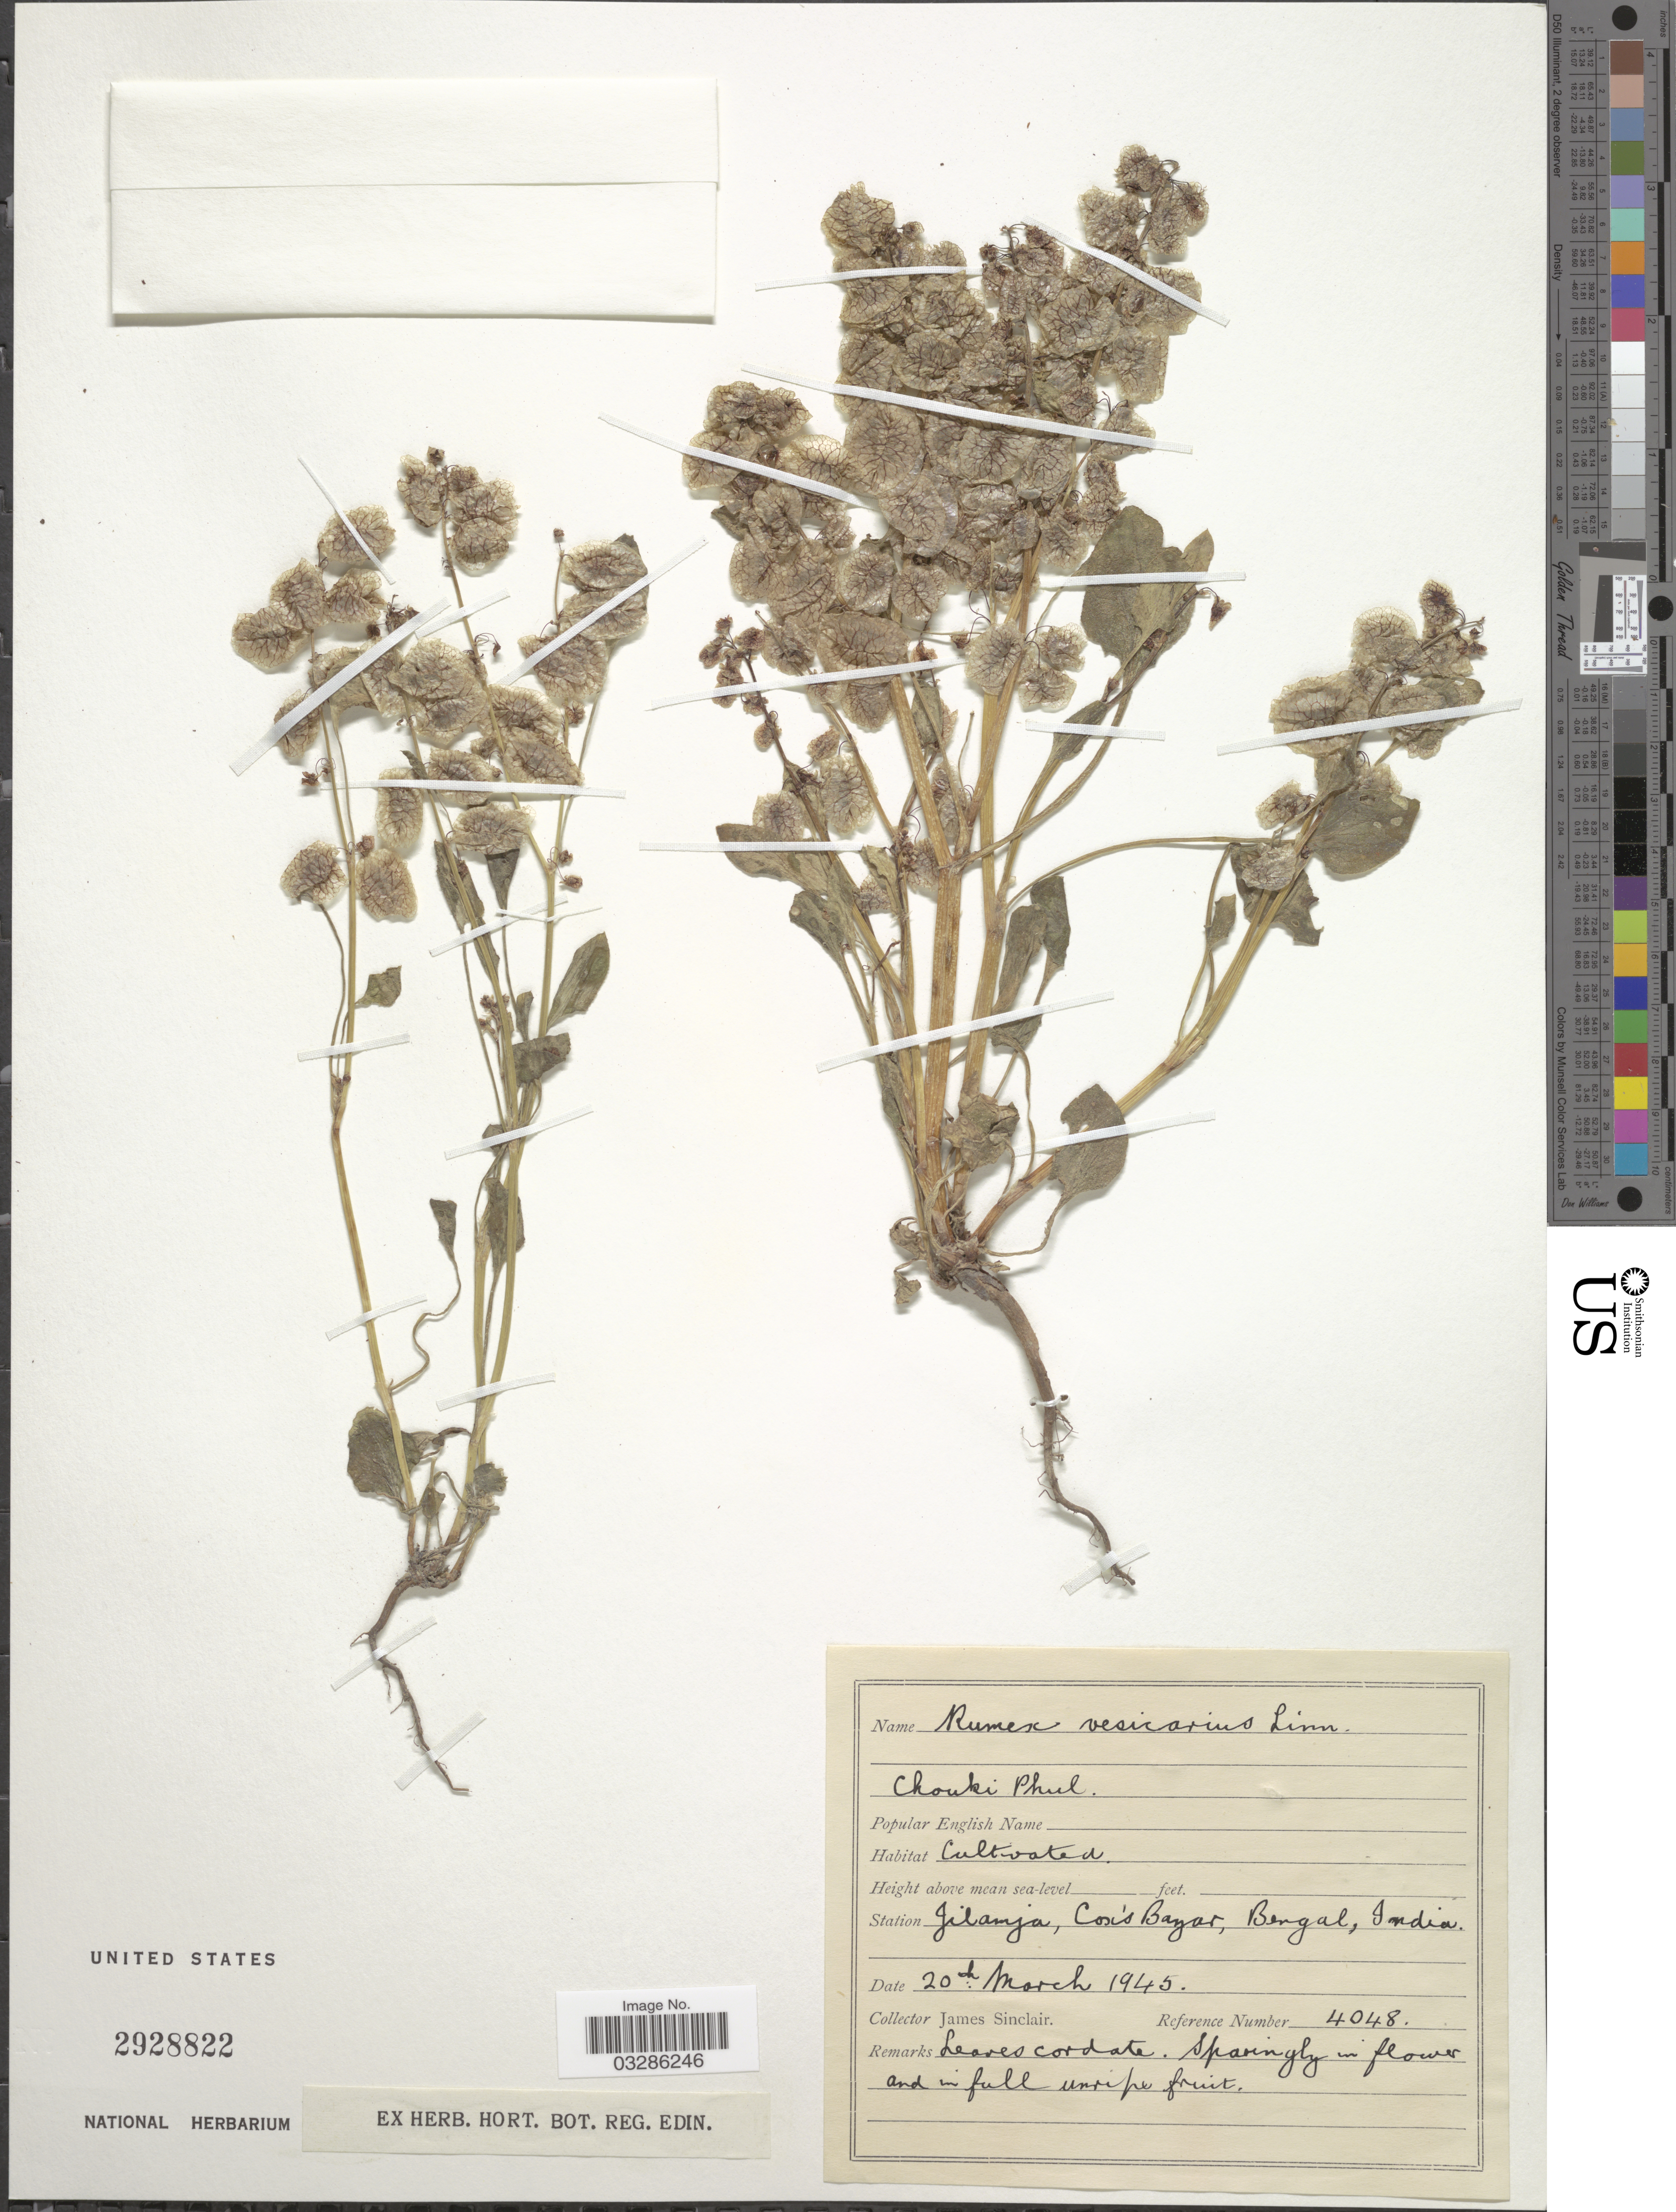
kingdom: Plantae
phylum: Tracheophyta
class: Magnoliopsida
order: Caryophyllales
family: Polygonaceae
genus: Rumex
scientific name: Rumex vesicarius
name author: L.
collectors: J. Sinclair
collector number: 4048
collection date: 1945-03-20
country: Bangladesh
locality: Station Jilanja, Cox's Bazar, Bengal, India.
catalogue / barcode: US 2928822